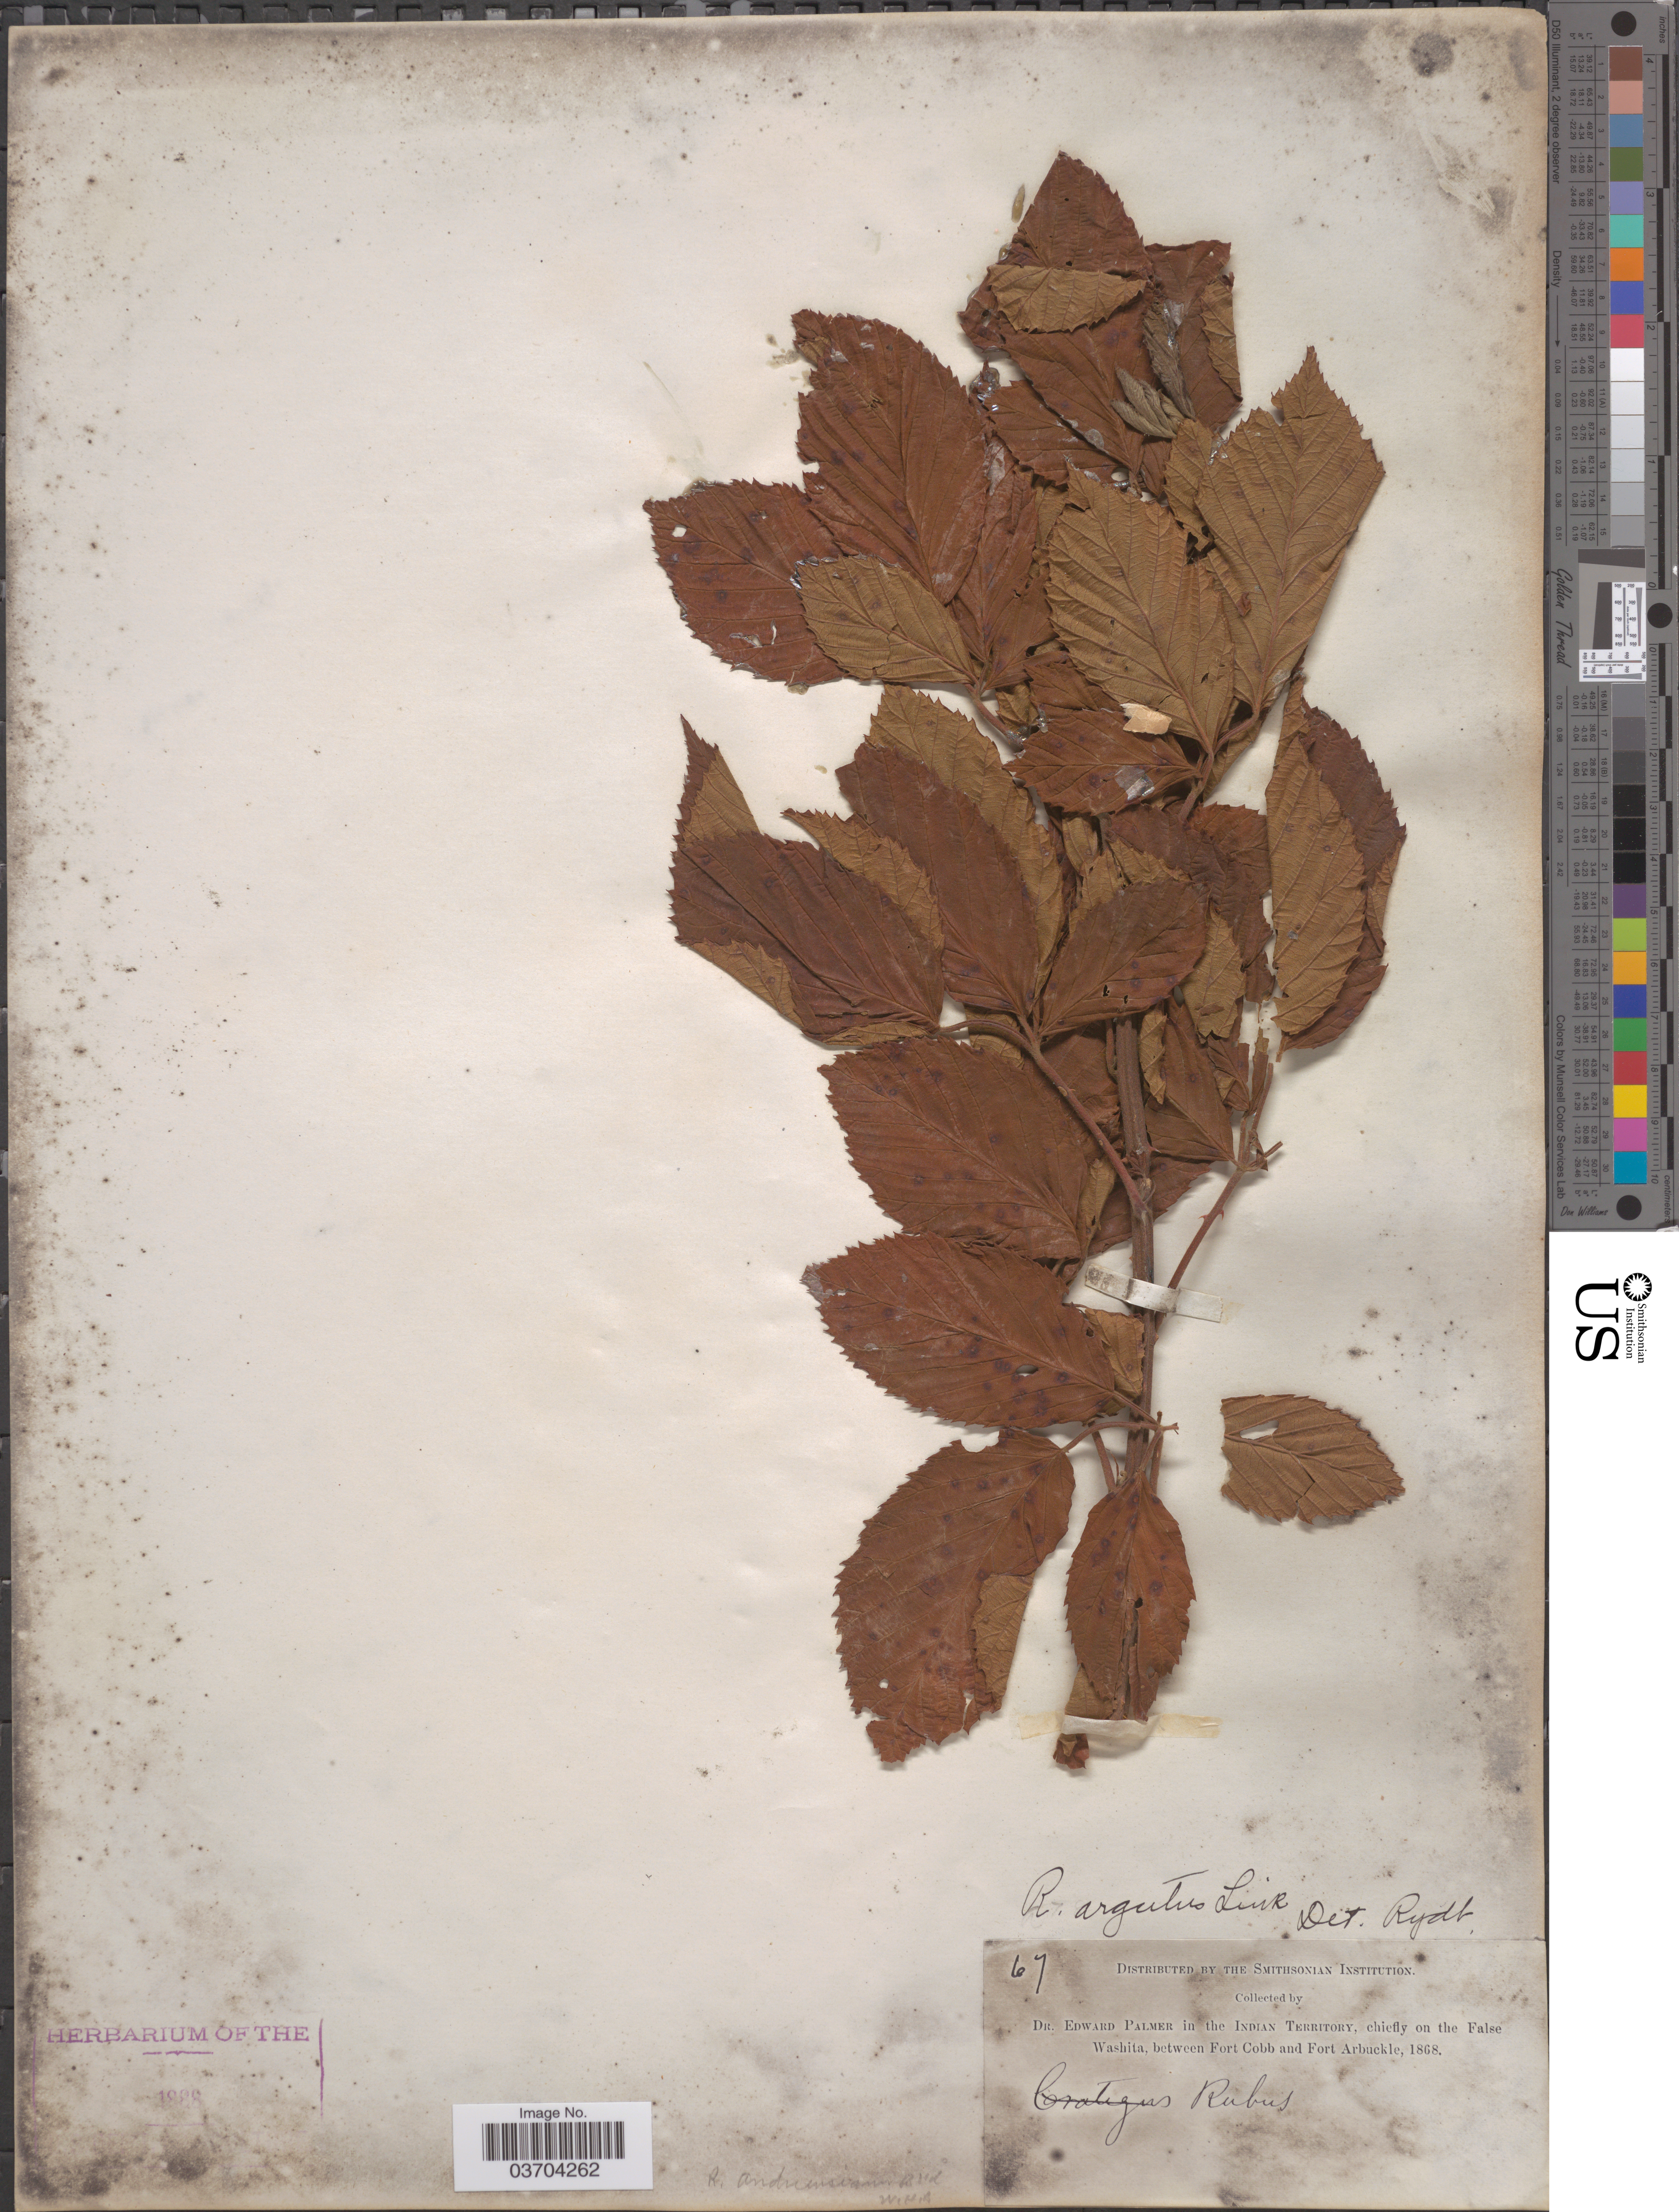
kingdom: Plantae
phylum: Tracheophyta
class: Magnoliopsida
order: Rosales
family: Rosaceae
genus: Rubus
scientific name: Rubus argutus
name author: Link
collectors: E. Palmer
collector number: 67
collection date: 1868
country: United States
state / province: Oklahoma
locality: Indian Territory, chiefly on the False Washita, between Fort Cobb and Fort Arbuckle.